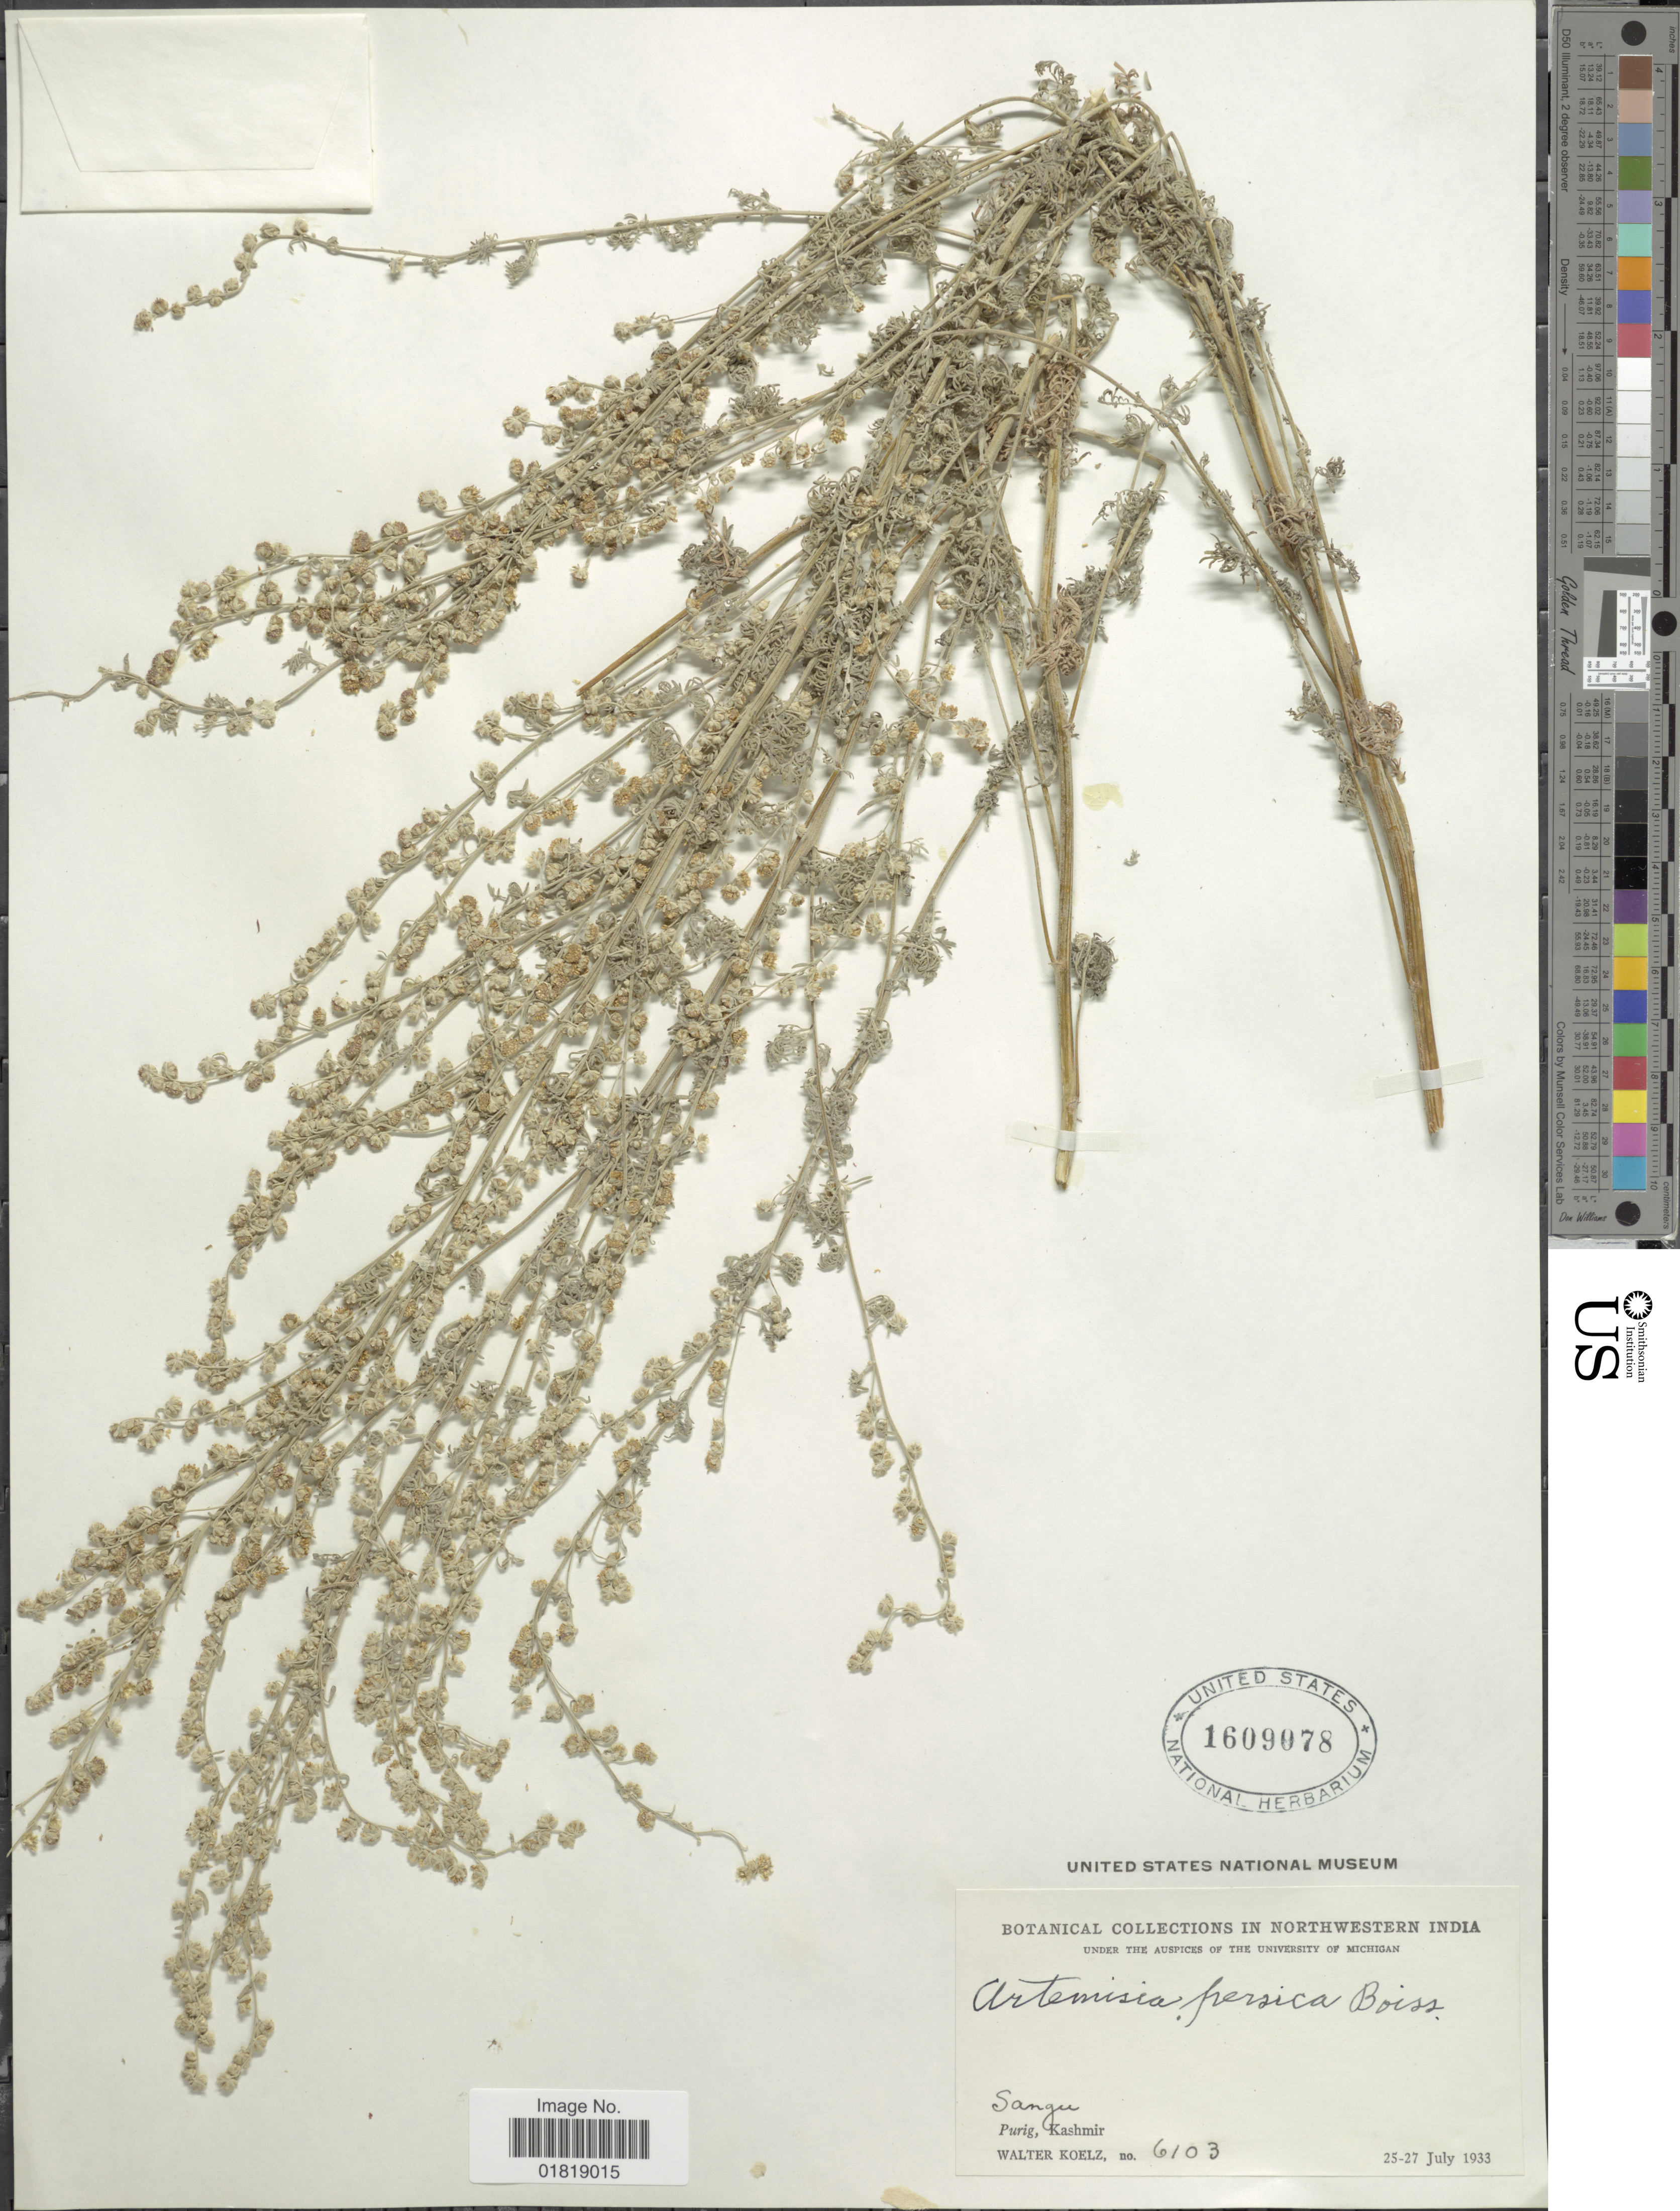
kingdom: Plantae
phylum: Tracheophyta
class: Magnoliopsida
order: Asterales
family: Asteraceae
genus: Artemisia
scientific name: Artemisia persica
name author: Boiss.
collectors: W. N. Koelz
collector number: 6103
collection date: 1933-07-25/1933-07-27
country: India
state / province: Jammu and Kashmir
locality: Northwestern India, Sangu, Purig, Kashmir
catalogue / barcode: US 1609078